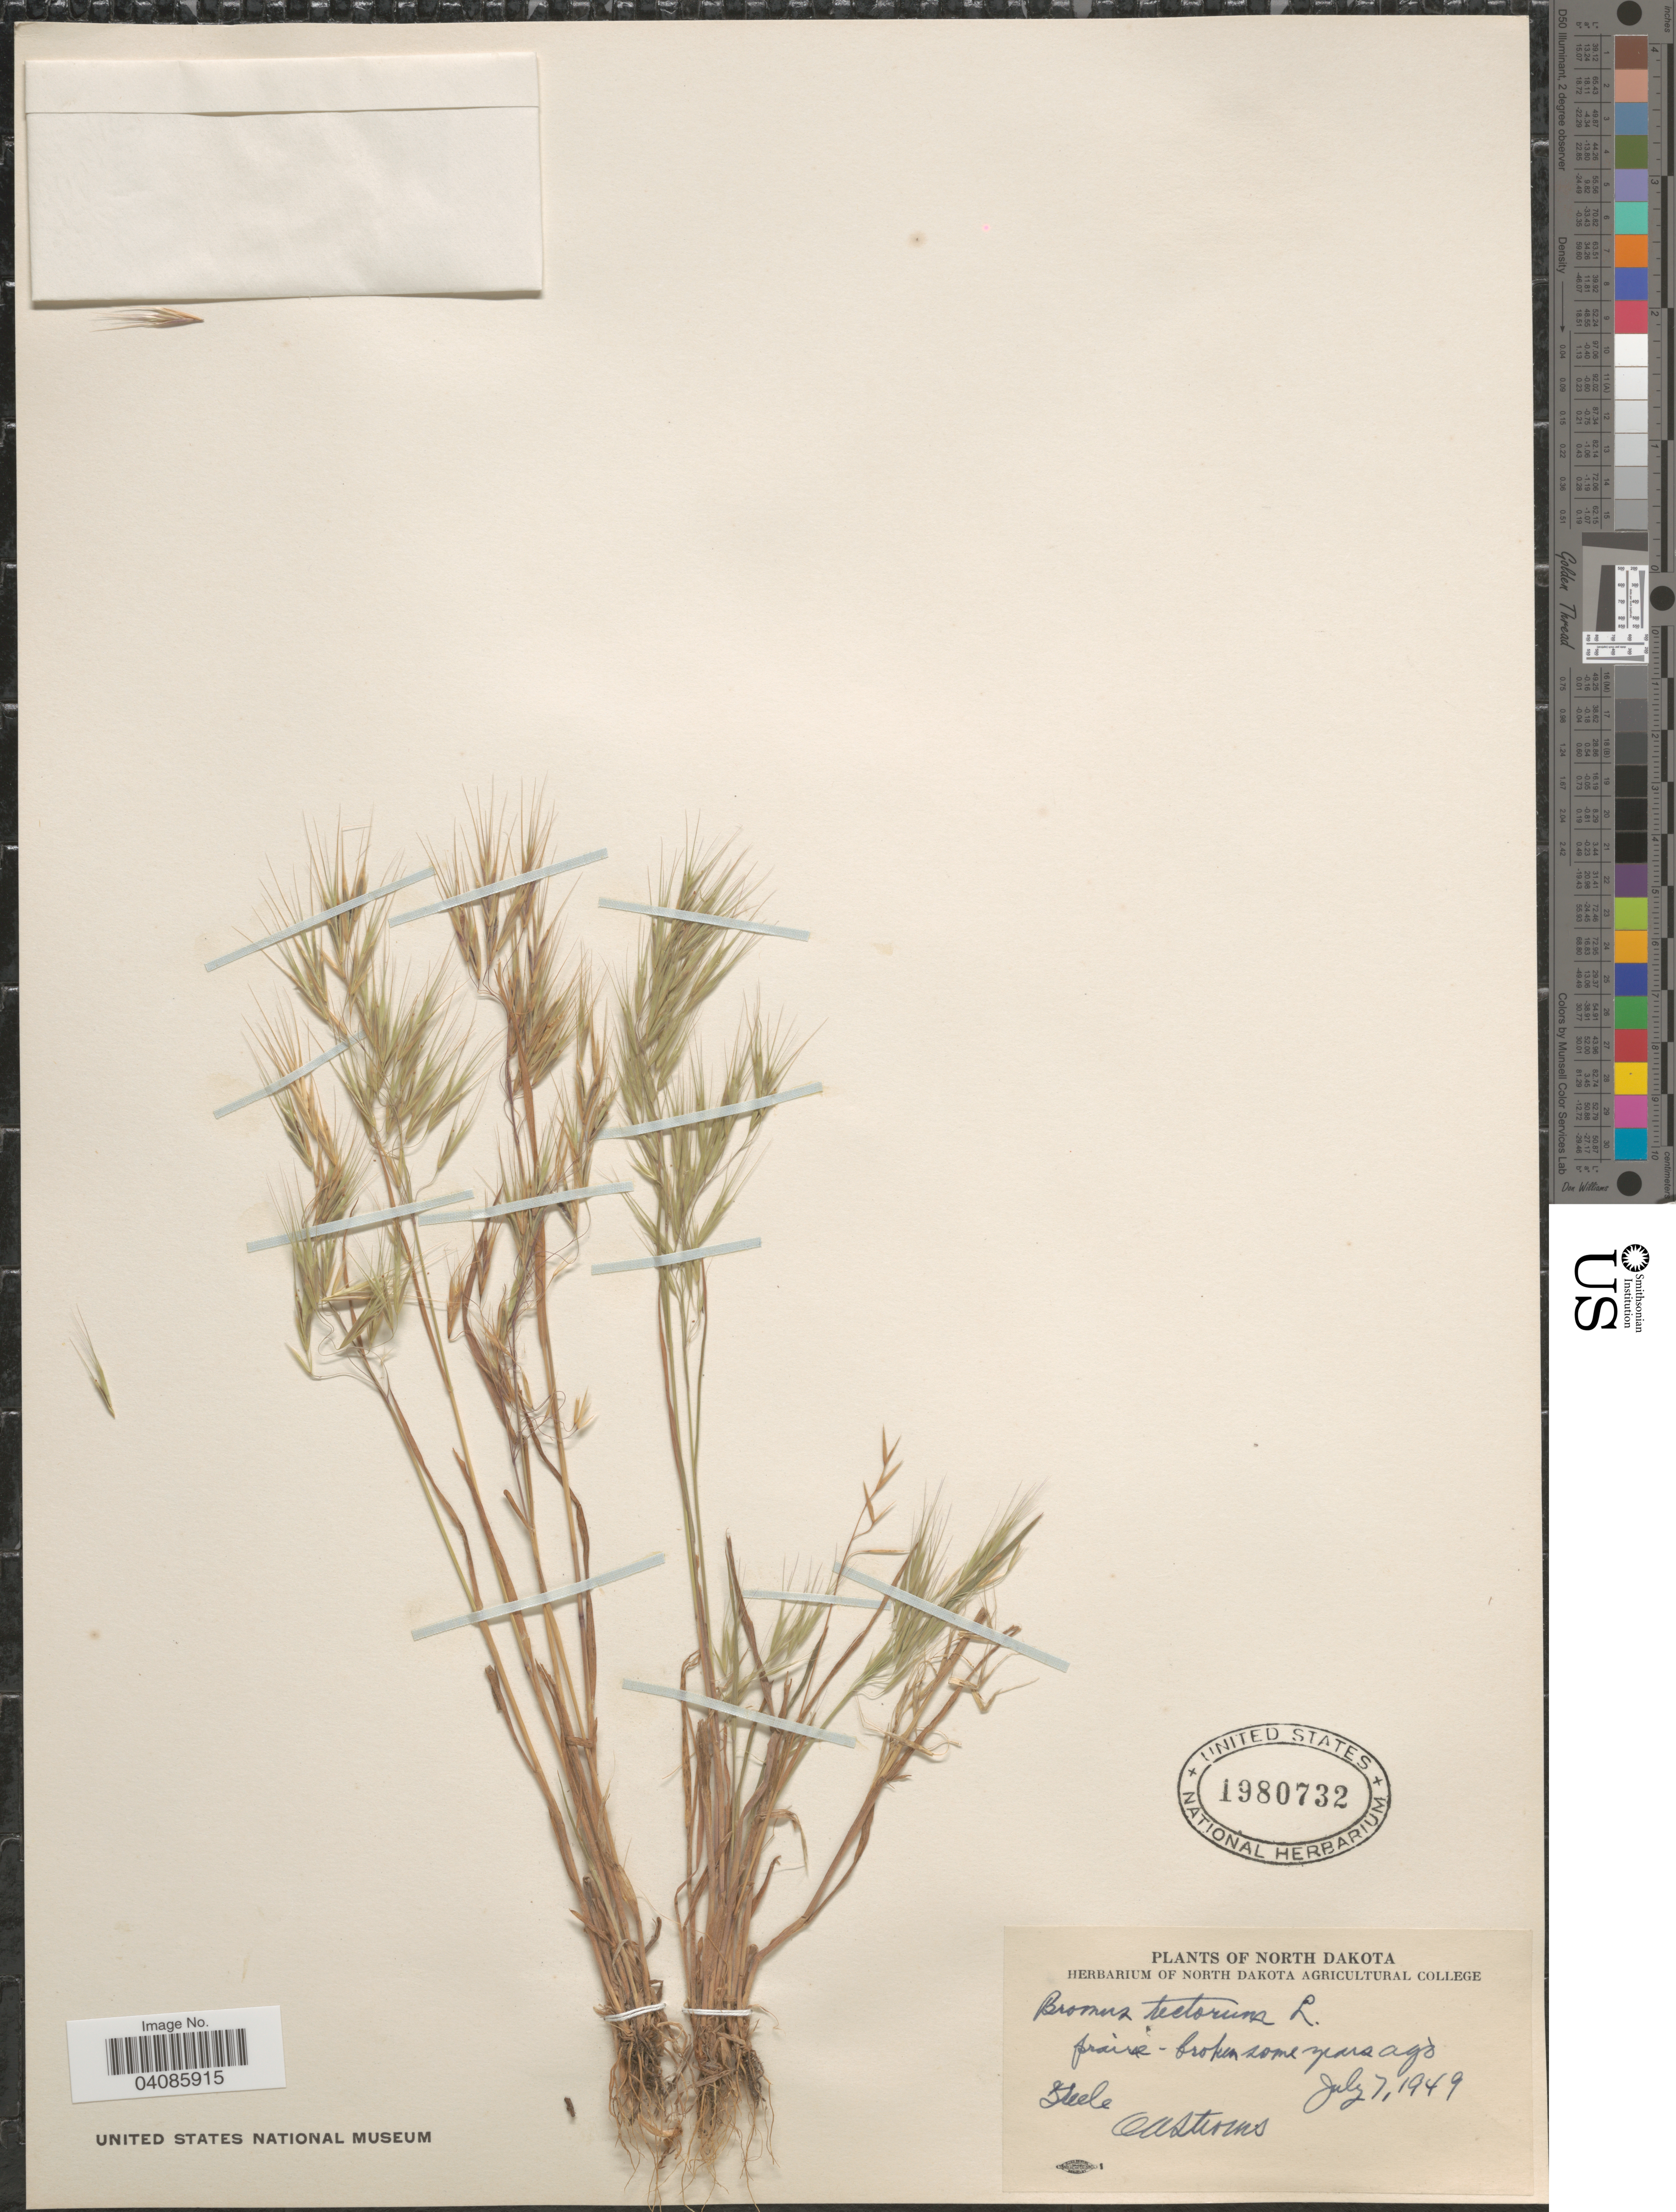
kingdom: Plantae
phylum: Tracheophyta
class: Liliopsida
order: Poales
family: Poaceae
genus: Bromus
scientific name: Bromus tectorum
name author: L.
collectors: O. A. Stevens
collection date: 1949-07-07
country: United States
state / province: North Dakota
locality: Steele.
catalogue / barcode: US 1980732